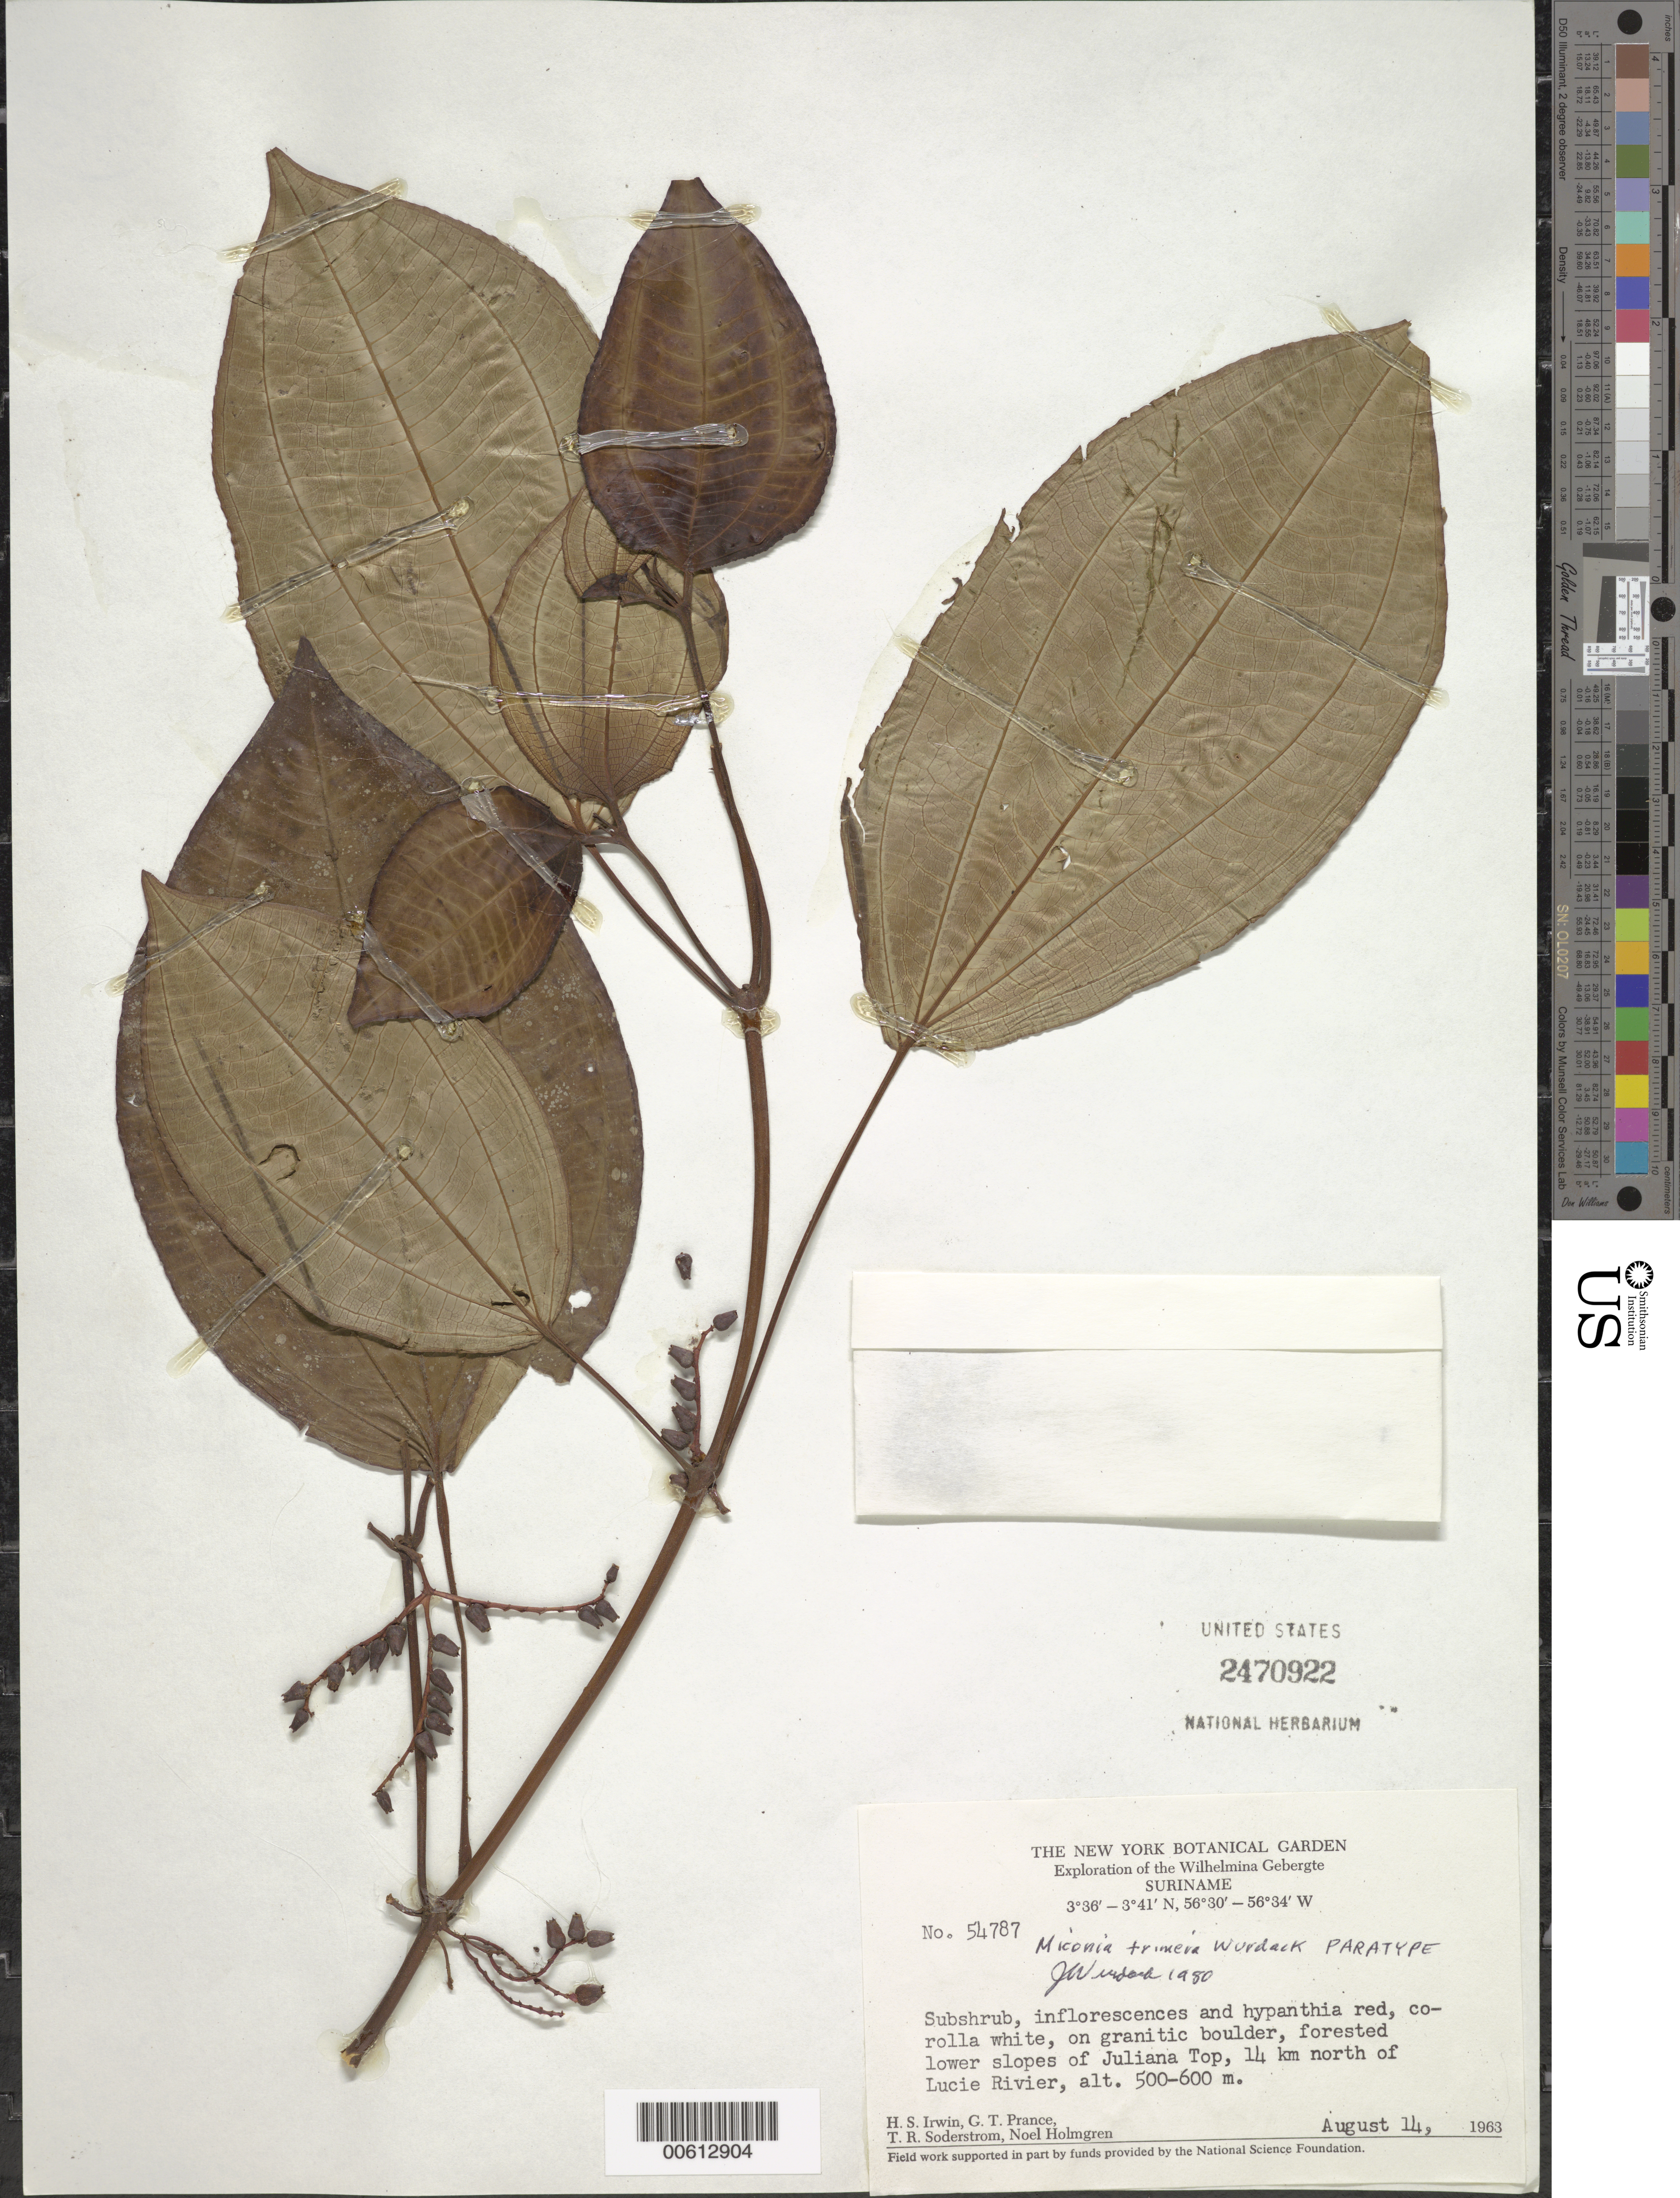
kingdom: Plantae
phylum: Tracheophyta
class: Magnoliopsida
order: Myrtales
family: Melastomataceae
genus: Miconia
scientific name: Miconia trimera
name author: Wurdack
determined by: Wurdack, John J., (US), US (UNITED STATES)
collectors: H. Irwin, G. T. Prance, T. R. Soderstrom & N. H. Holmgren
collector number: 54787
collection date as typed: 14-Aug-63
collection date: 1963-08-14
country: Suriname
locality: Juliana Top, 14 km N of Lucie R., Wilhelmina Gebergte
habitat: Forested lower slopes of Juliana Top; on granitic boulder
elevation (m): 500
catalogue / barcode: US 2470922